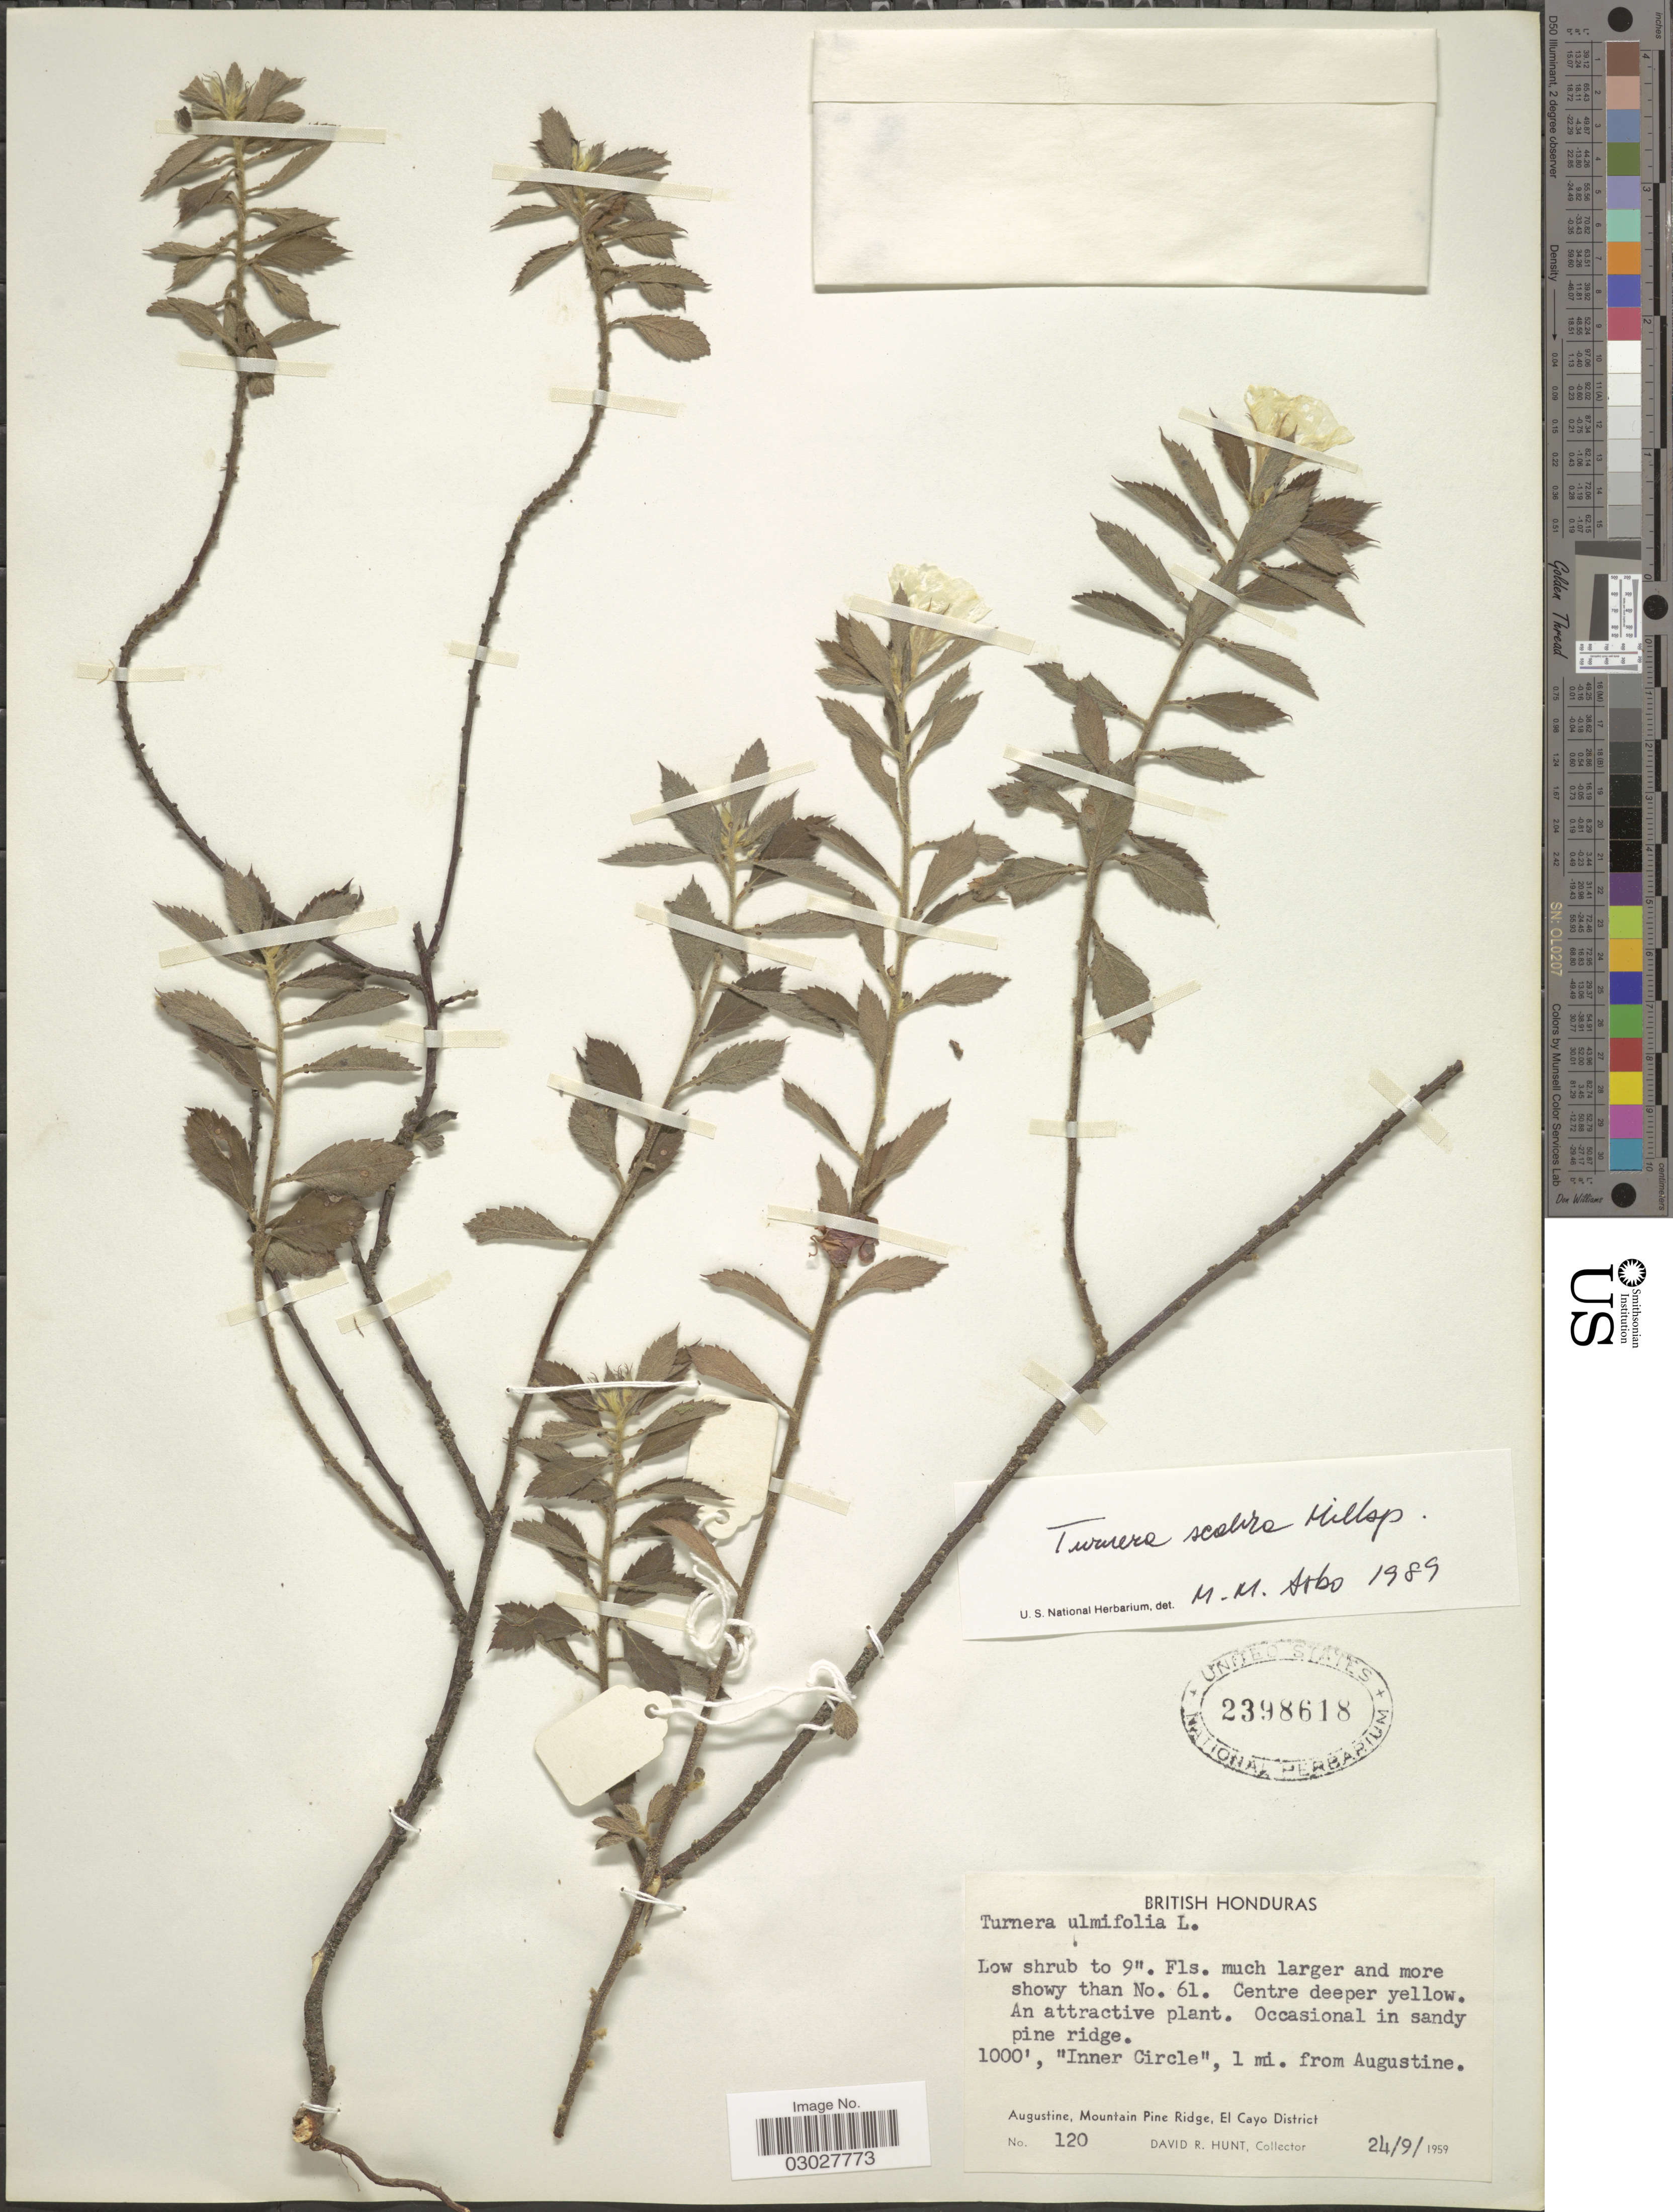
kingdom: Plantae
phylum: Tracheophyta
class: Magnoliopsida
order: Malpighiales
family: Turneraceae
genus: Turnera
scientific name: Turnera scabra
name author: Millsp.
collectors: D. R. Hunt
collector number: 120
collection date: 1959-09-24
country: Belize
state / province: Cayo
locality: British Honduras. "Inner Circle", 1 mi. from Augustine. Augustine, Mountain Pine Ridge, El Cayo District.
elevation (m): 305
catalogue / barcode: US 2398618